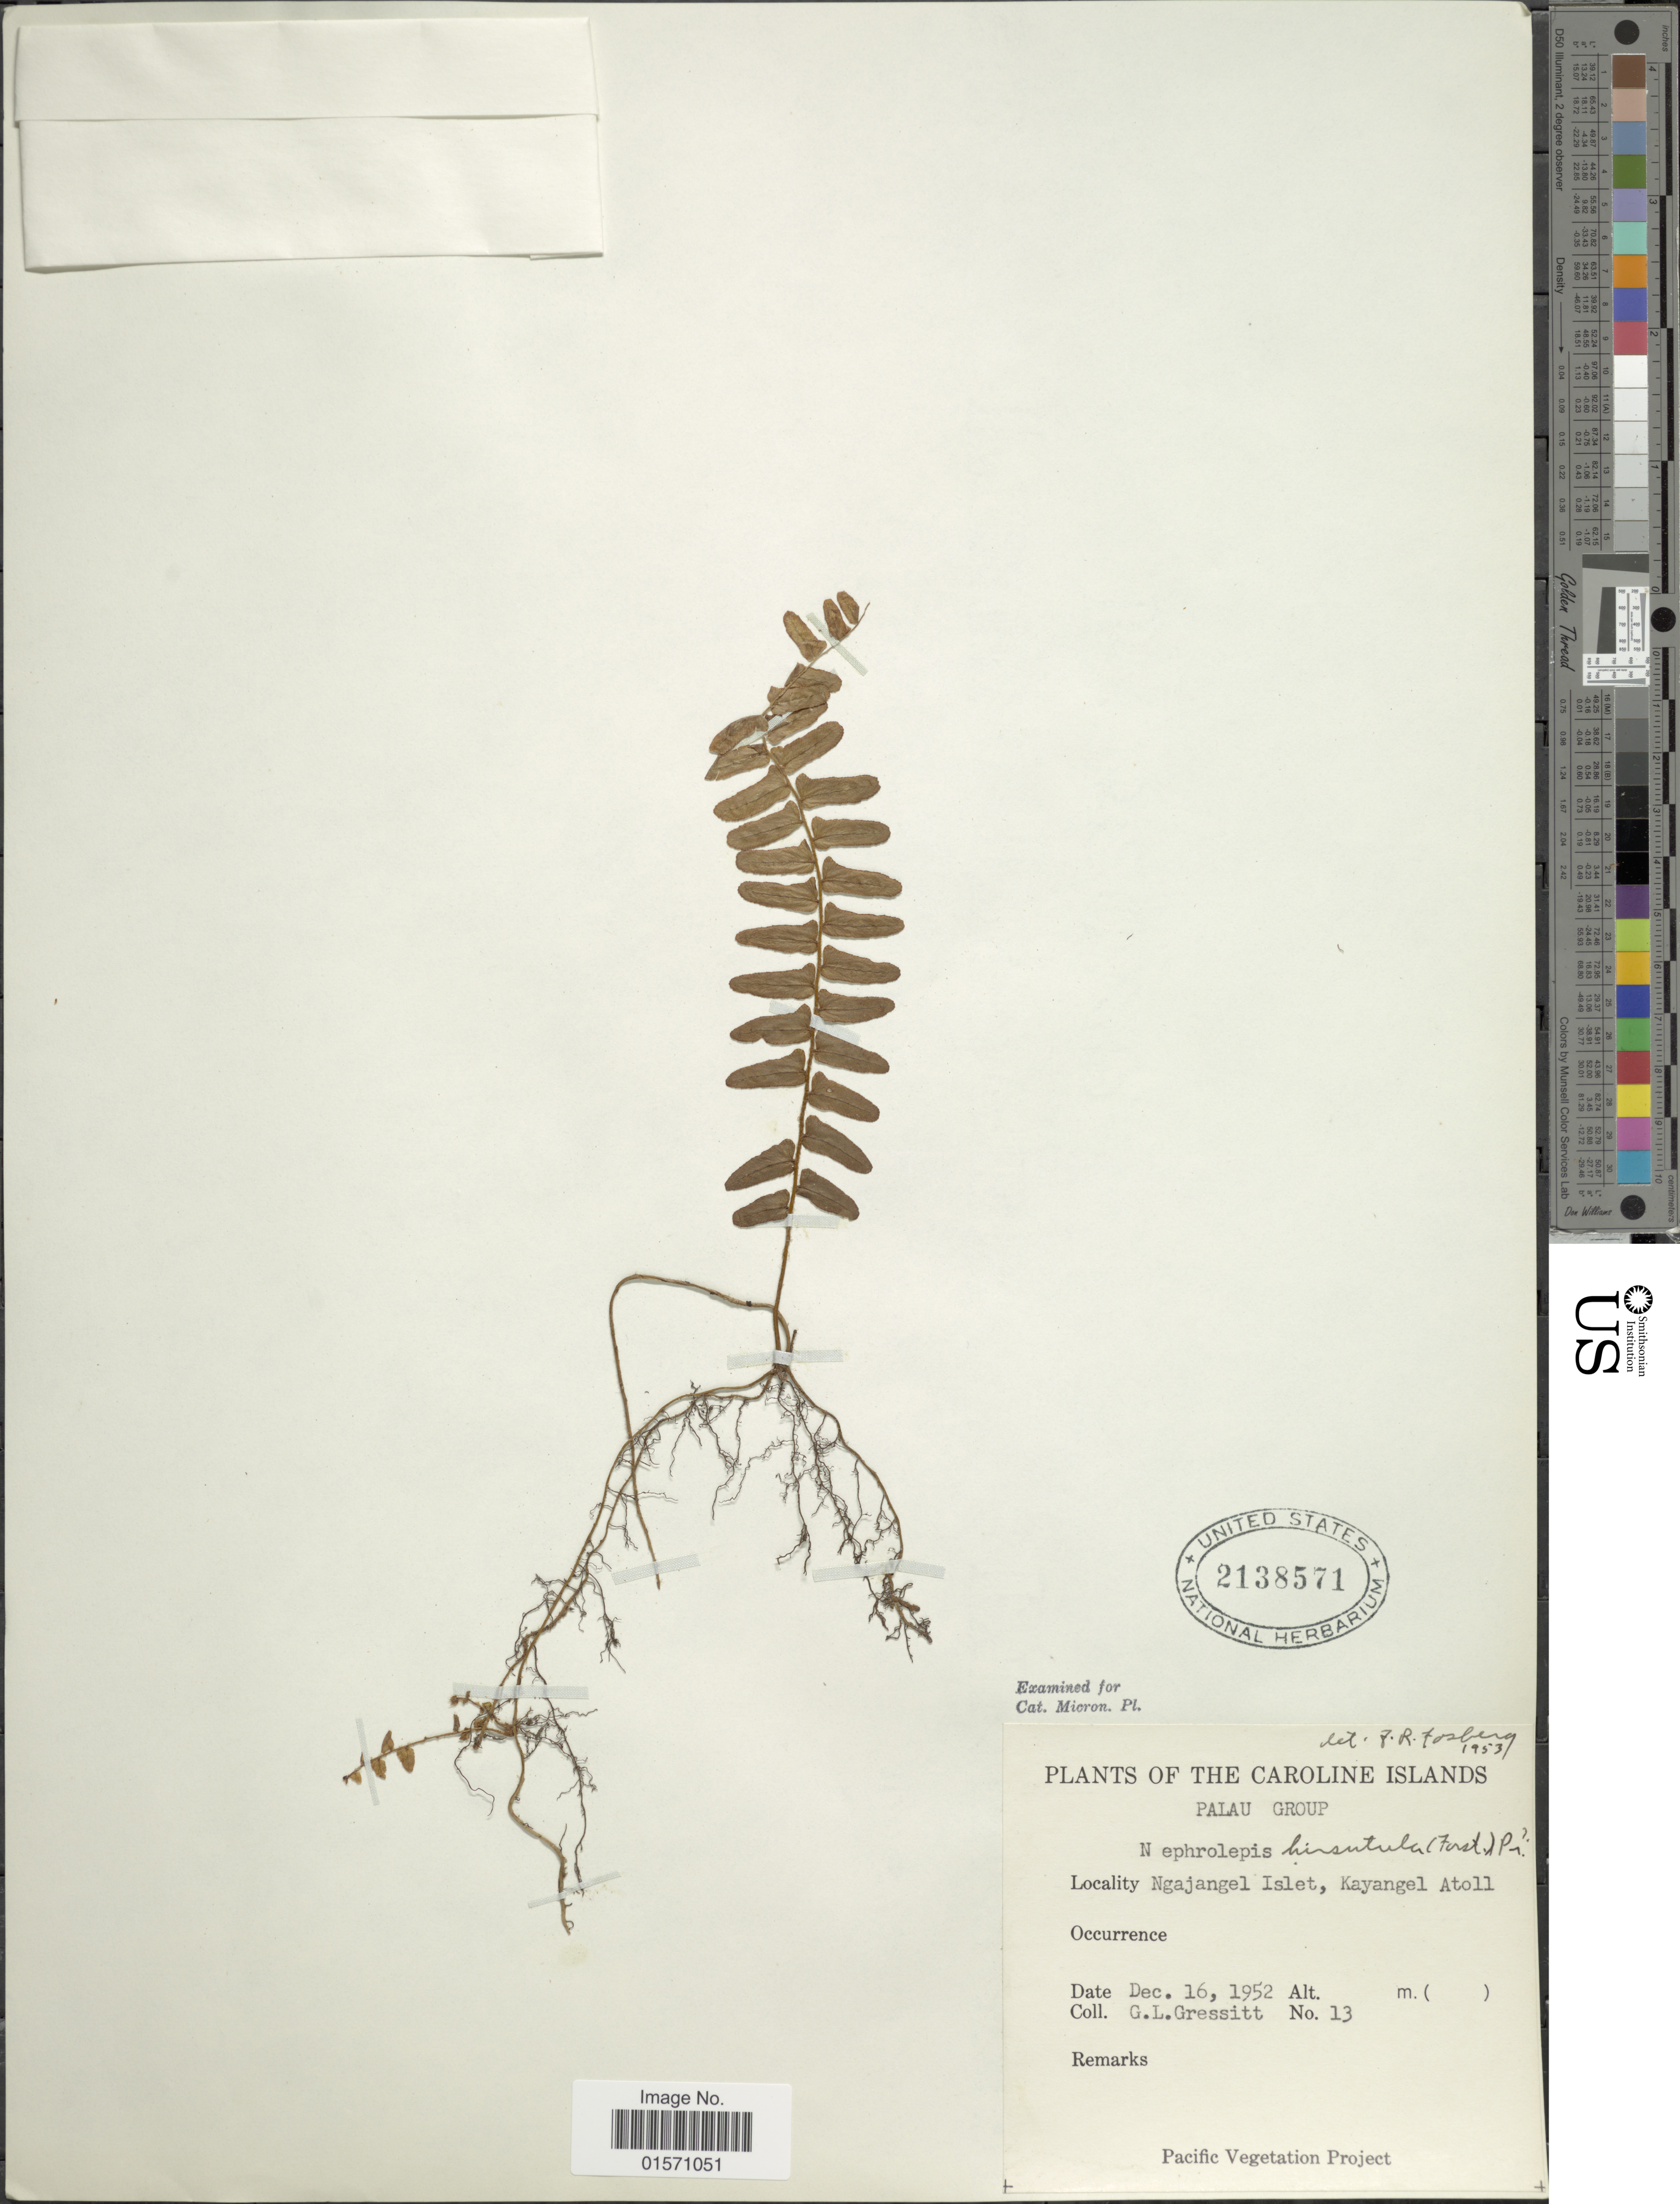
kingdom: Plantae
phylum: Tracheophyta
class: Polypodiopsida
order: Polypodiales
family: Nephrolepidaceae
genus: Nephrolepis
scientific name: Nephrolepis multiflora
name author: (Roxb.) F.M. Jarrett ex C.V. Morton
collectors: G. Gressitt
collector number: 13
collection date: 1952-12-16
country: Palau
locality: Caroline Islands. Palau Group. Ngajangel Islet, Kayangel Atoll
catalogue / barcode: US 2138571